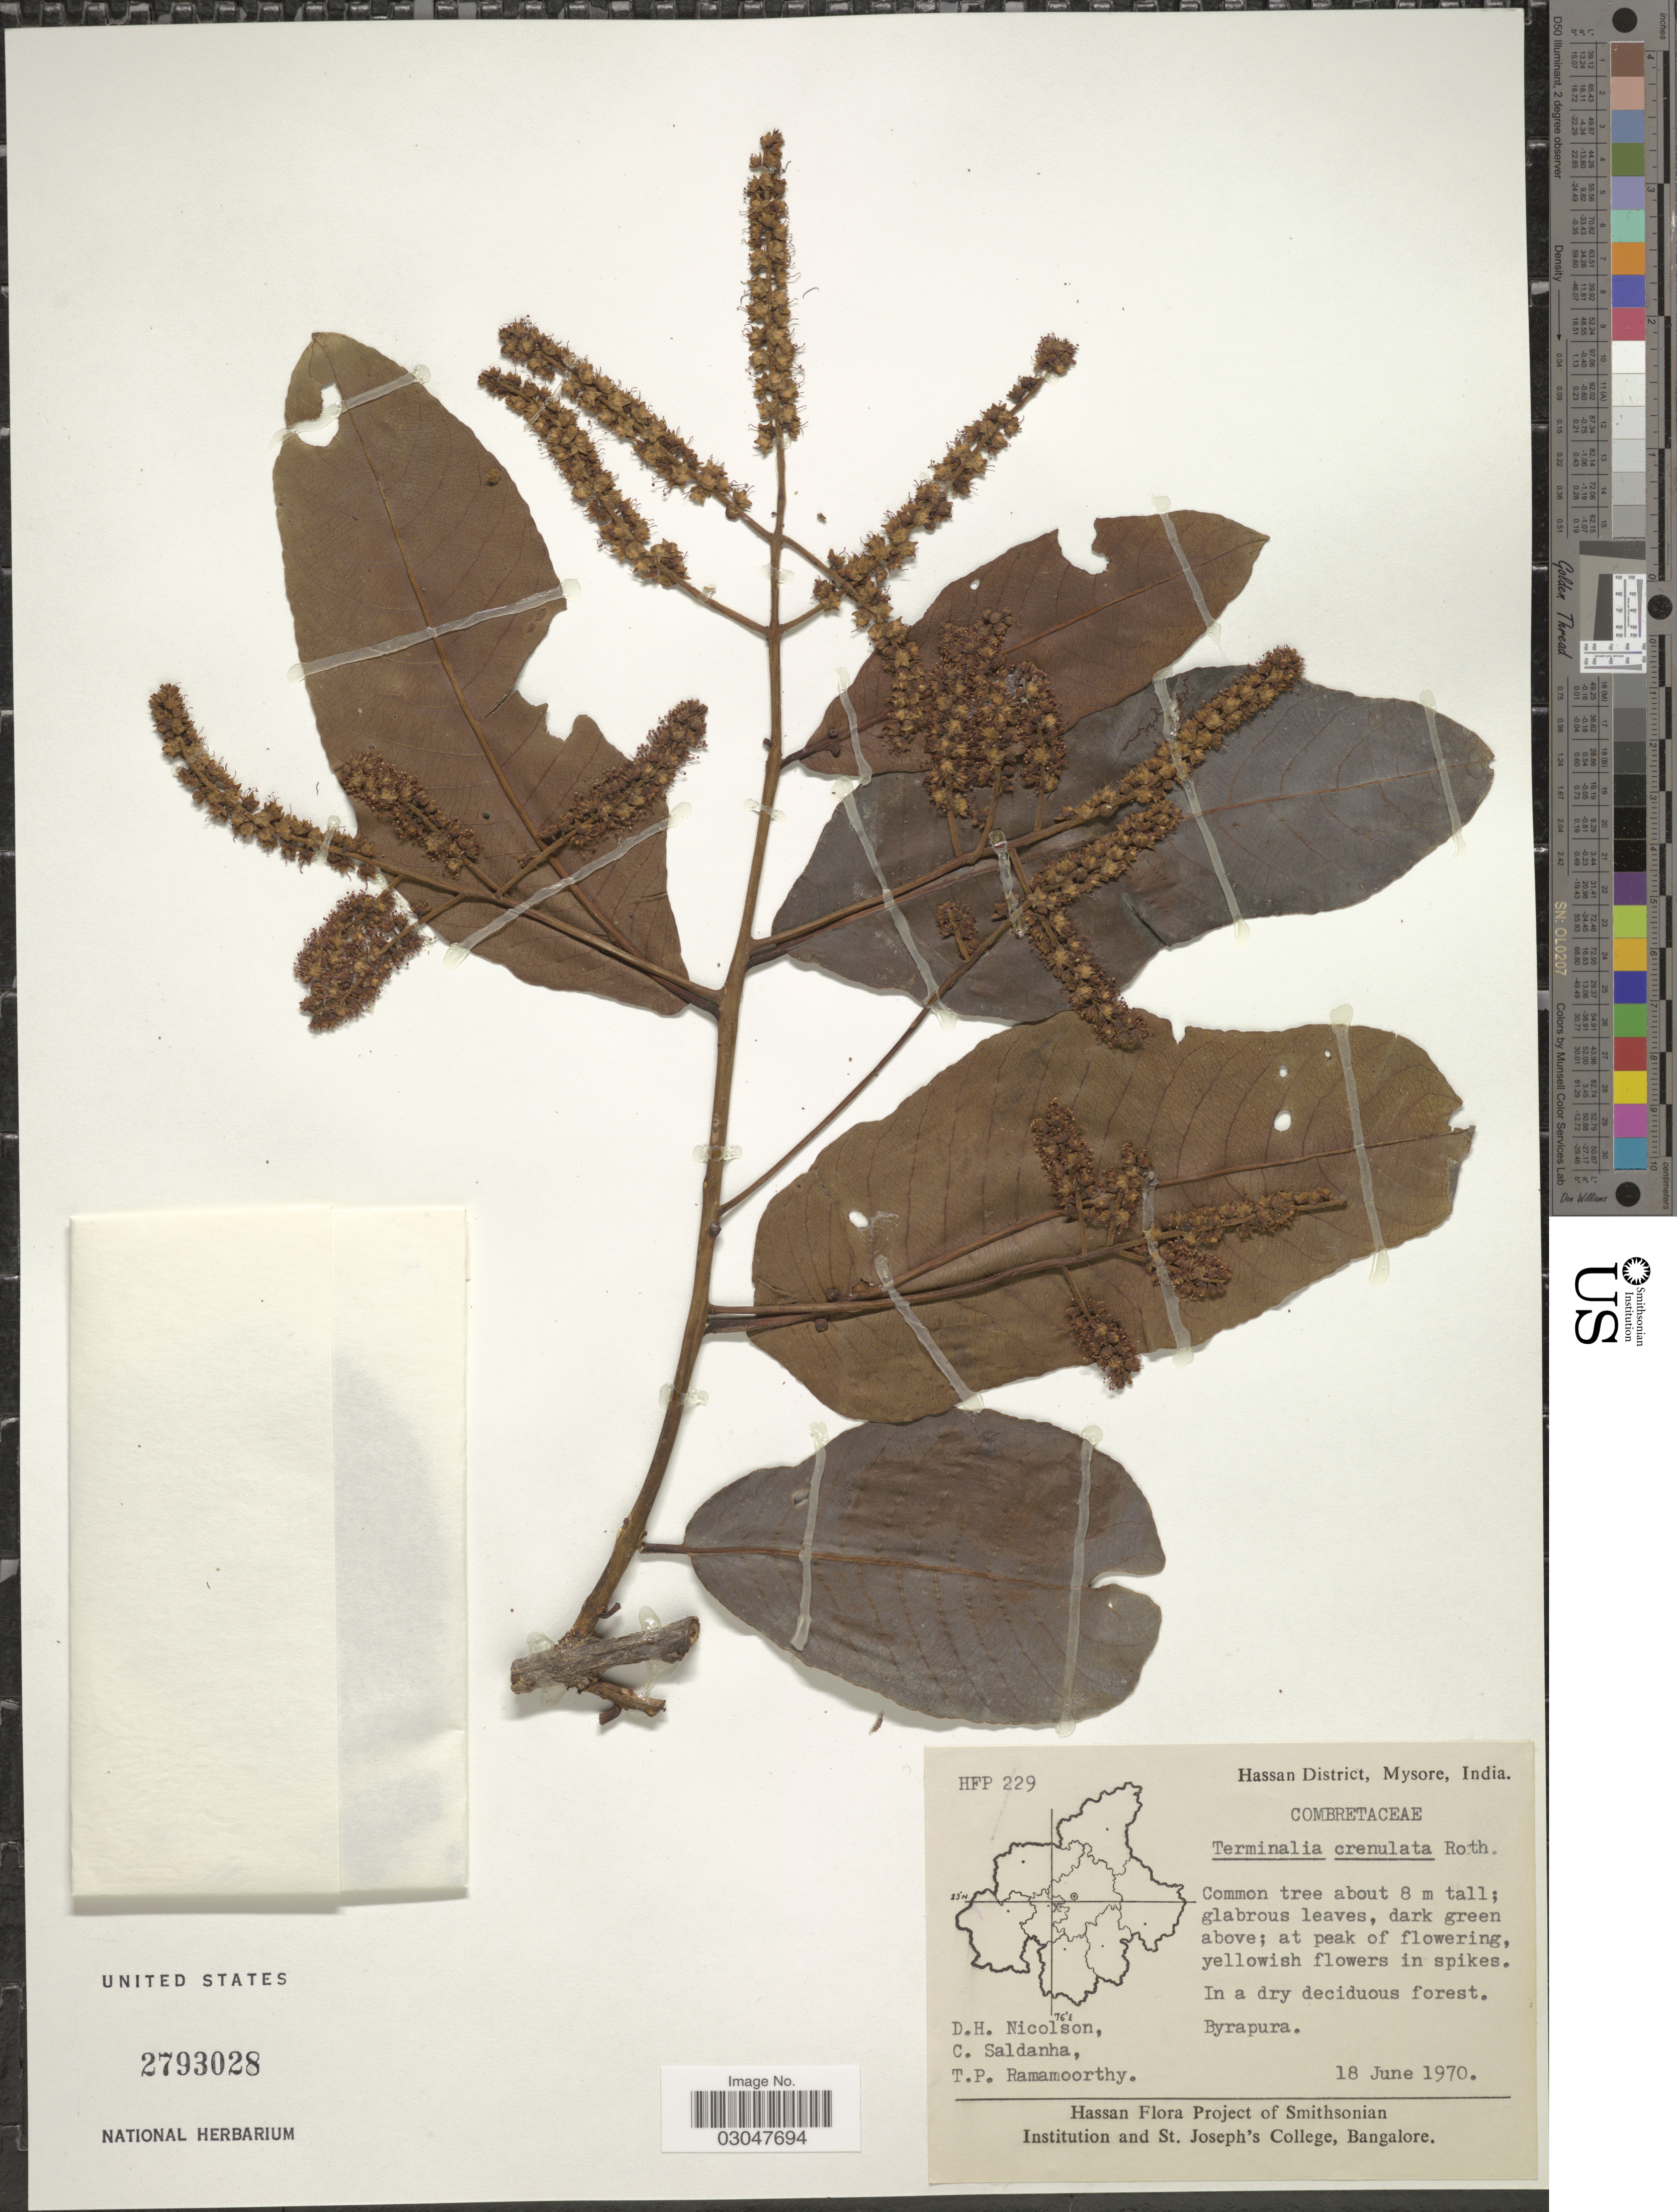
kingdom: Plantae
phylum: Tracheophyta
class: Magnoliopsida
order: Myrtales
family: Combretaceae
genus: Terminalia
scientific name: Terminalia crenulata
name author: A. Roth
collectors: D. H. Nicolson, C. Saldanha & T. P. Ramamoorthy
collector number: HFP229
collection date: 1970-06-18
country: India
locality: Hassan District, Mysore. Byrapura.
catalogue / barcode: US 2793028